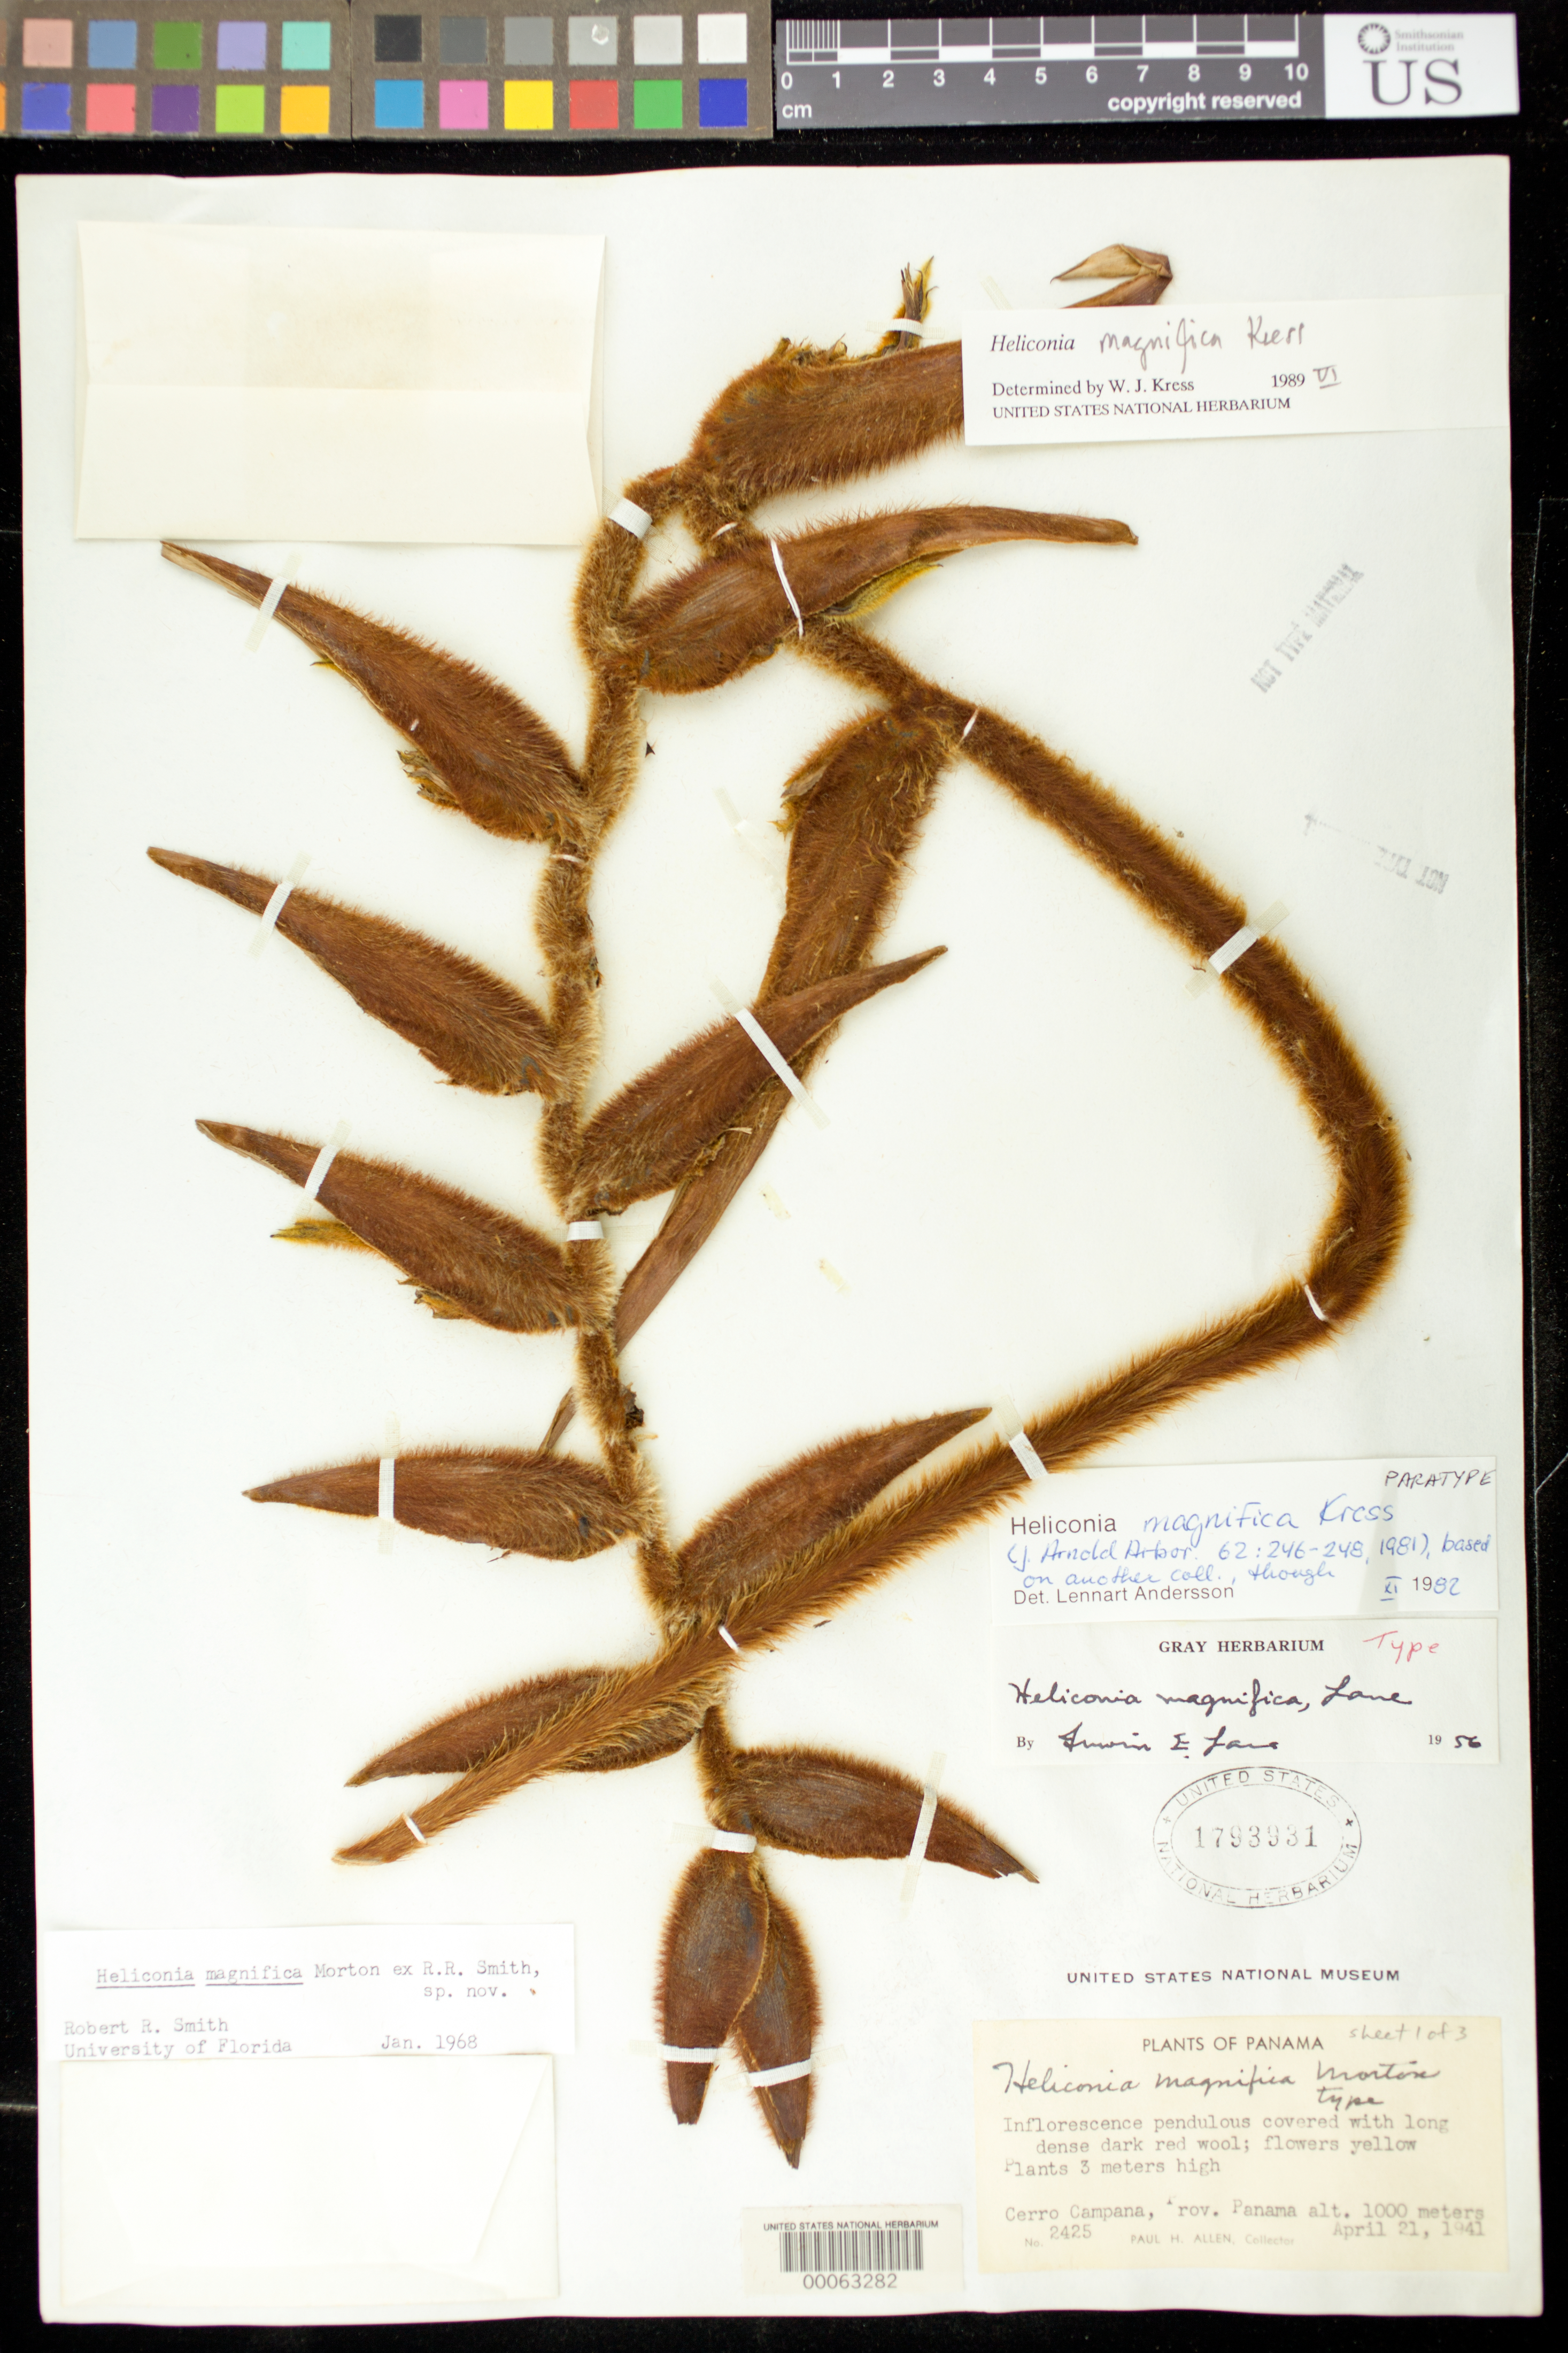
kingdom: Plantae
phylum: Tracheophyta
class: Liliopsida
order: Zingiberales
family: Heliconiaceae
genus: Heliconia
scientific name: Heliconia magnifica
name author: W.J. Kress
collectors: P. H. Allen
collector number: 2425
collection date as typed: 21 Apr 1941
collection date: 1941-04-21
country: Panama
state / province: Panamá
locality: Cerro Campana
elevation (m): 1000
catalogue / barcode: US 1793931